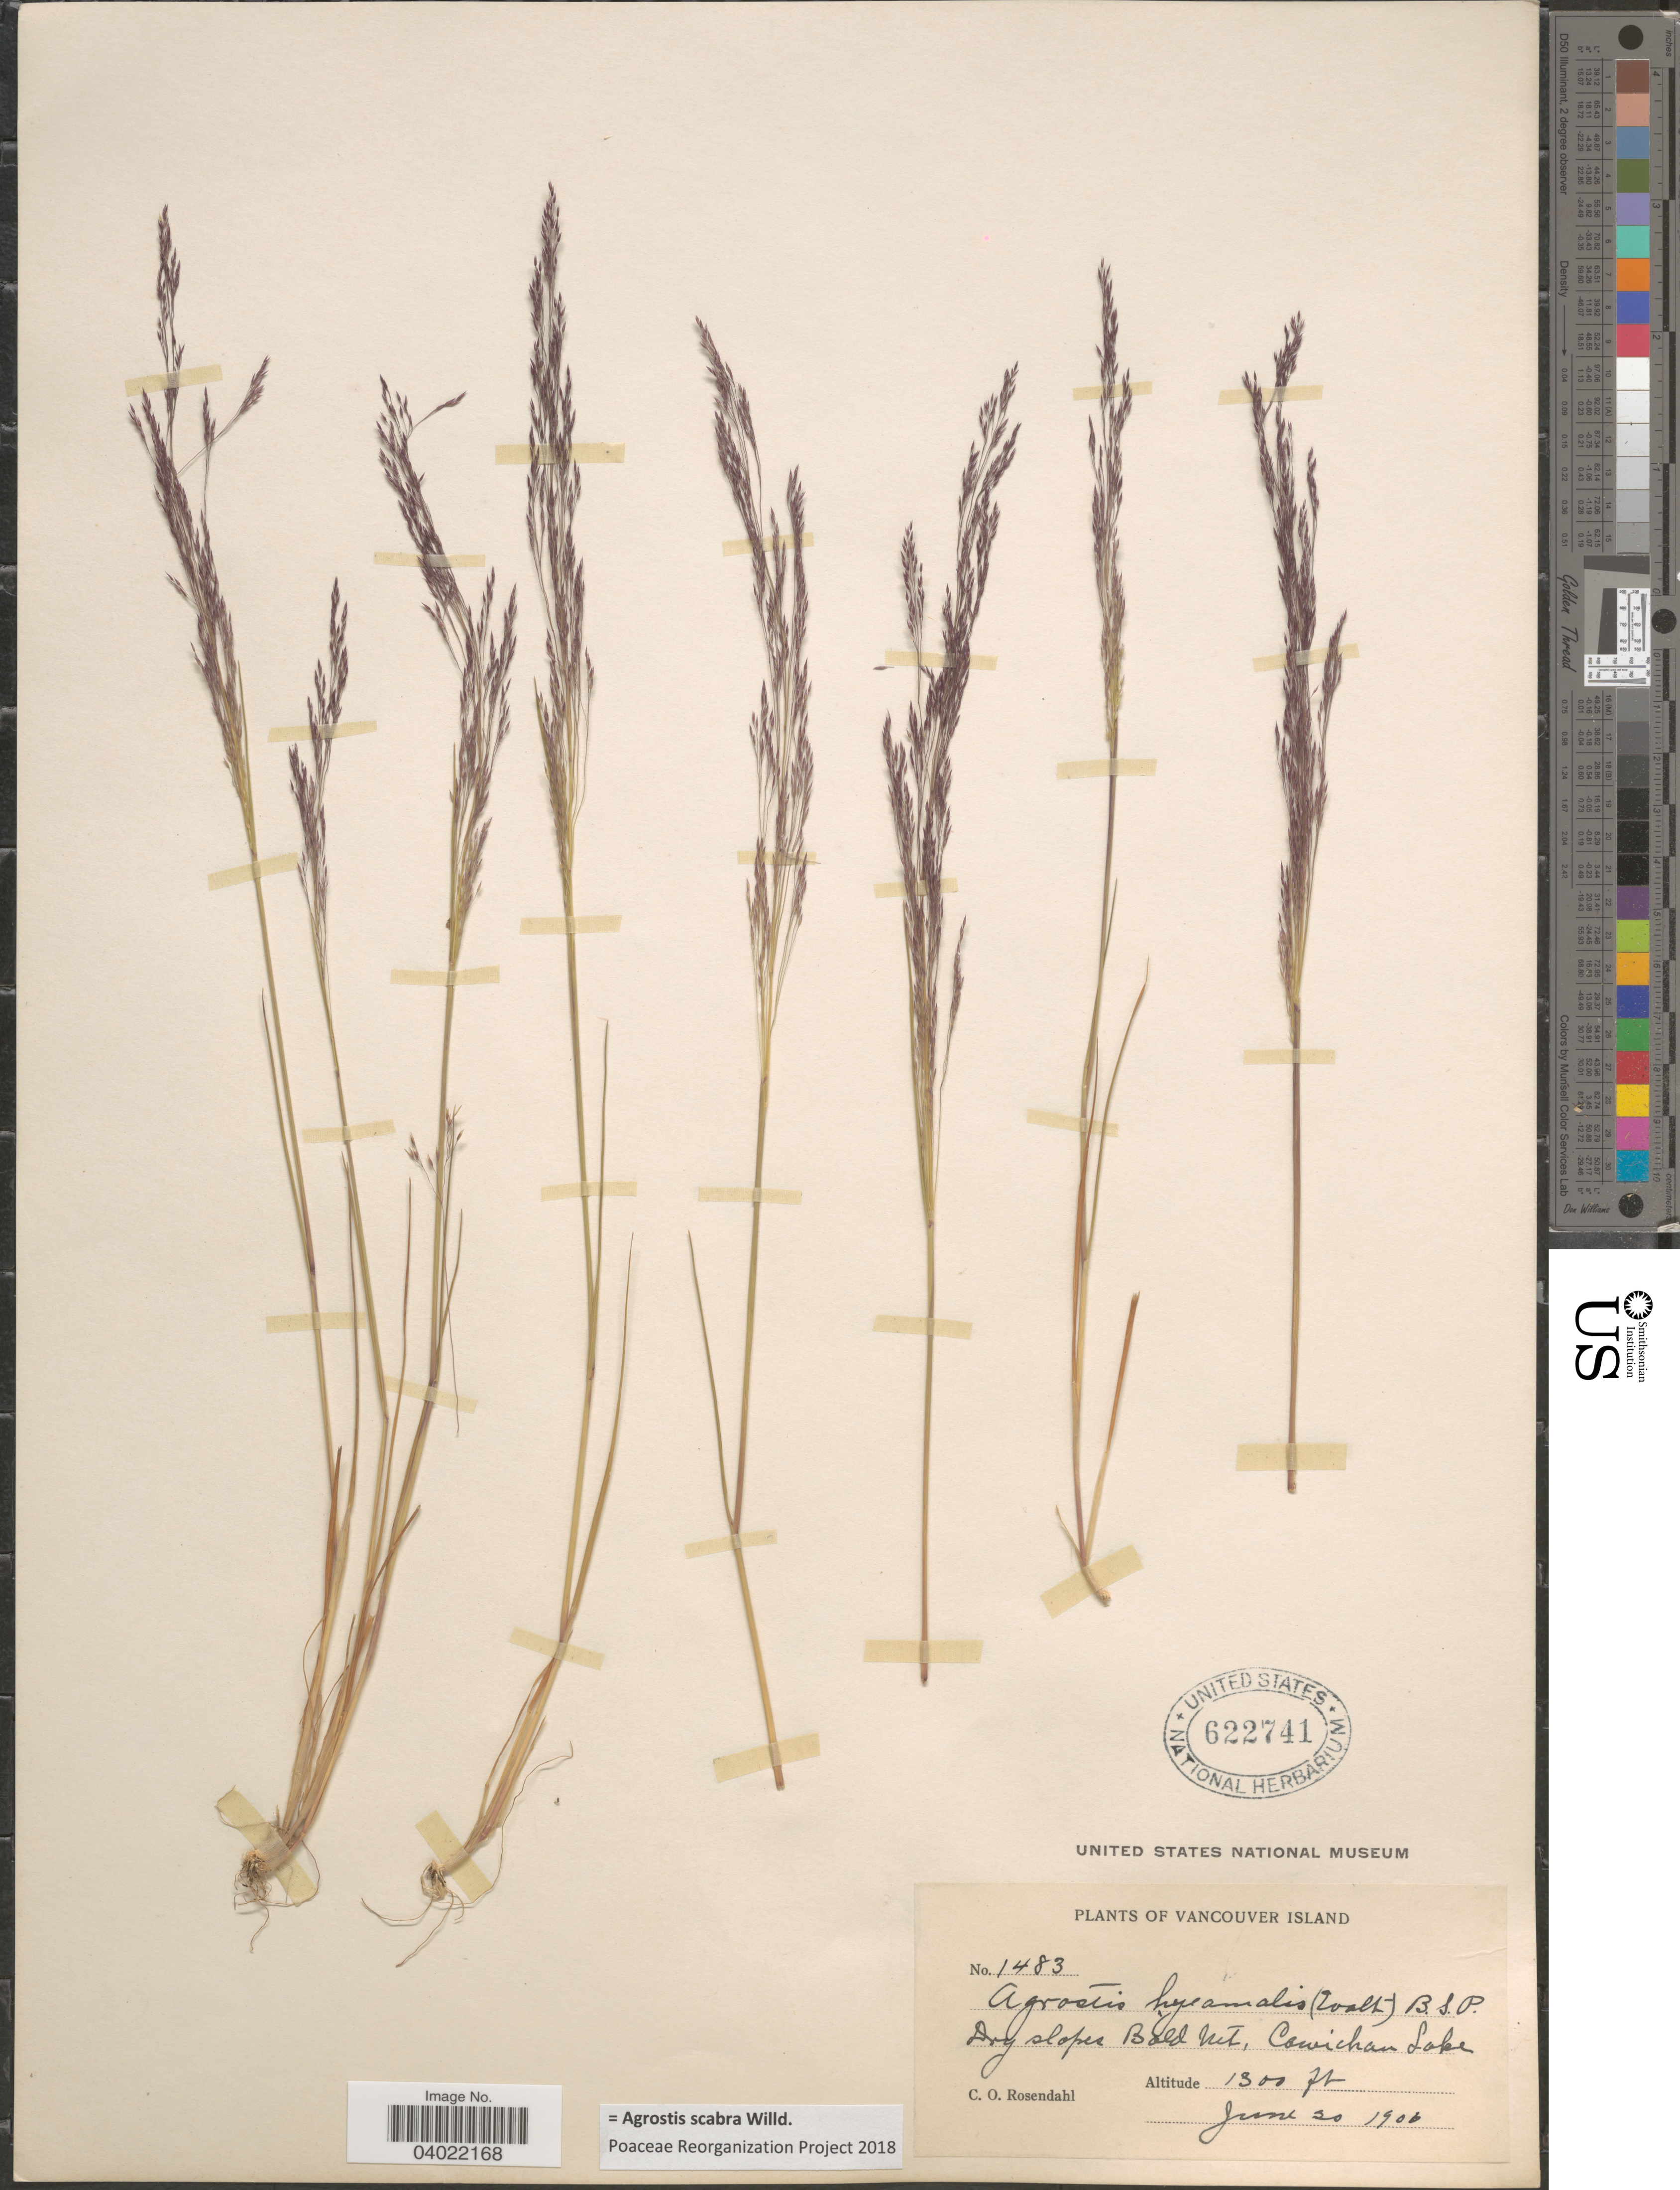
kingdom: Plantae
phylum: Tracheophyta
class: Liliopsida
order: Poales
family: Poaceae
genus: Agrostis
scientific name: Agrostis scabra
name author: Willd.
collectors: C. O. Rosendahl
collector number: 1483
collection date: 1906-06-20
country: Canada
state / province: British Columbia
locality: Vancouver Island. Dry slopes Bald Mt, Cowichan Lake.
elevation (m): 396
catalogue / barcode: US 622741